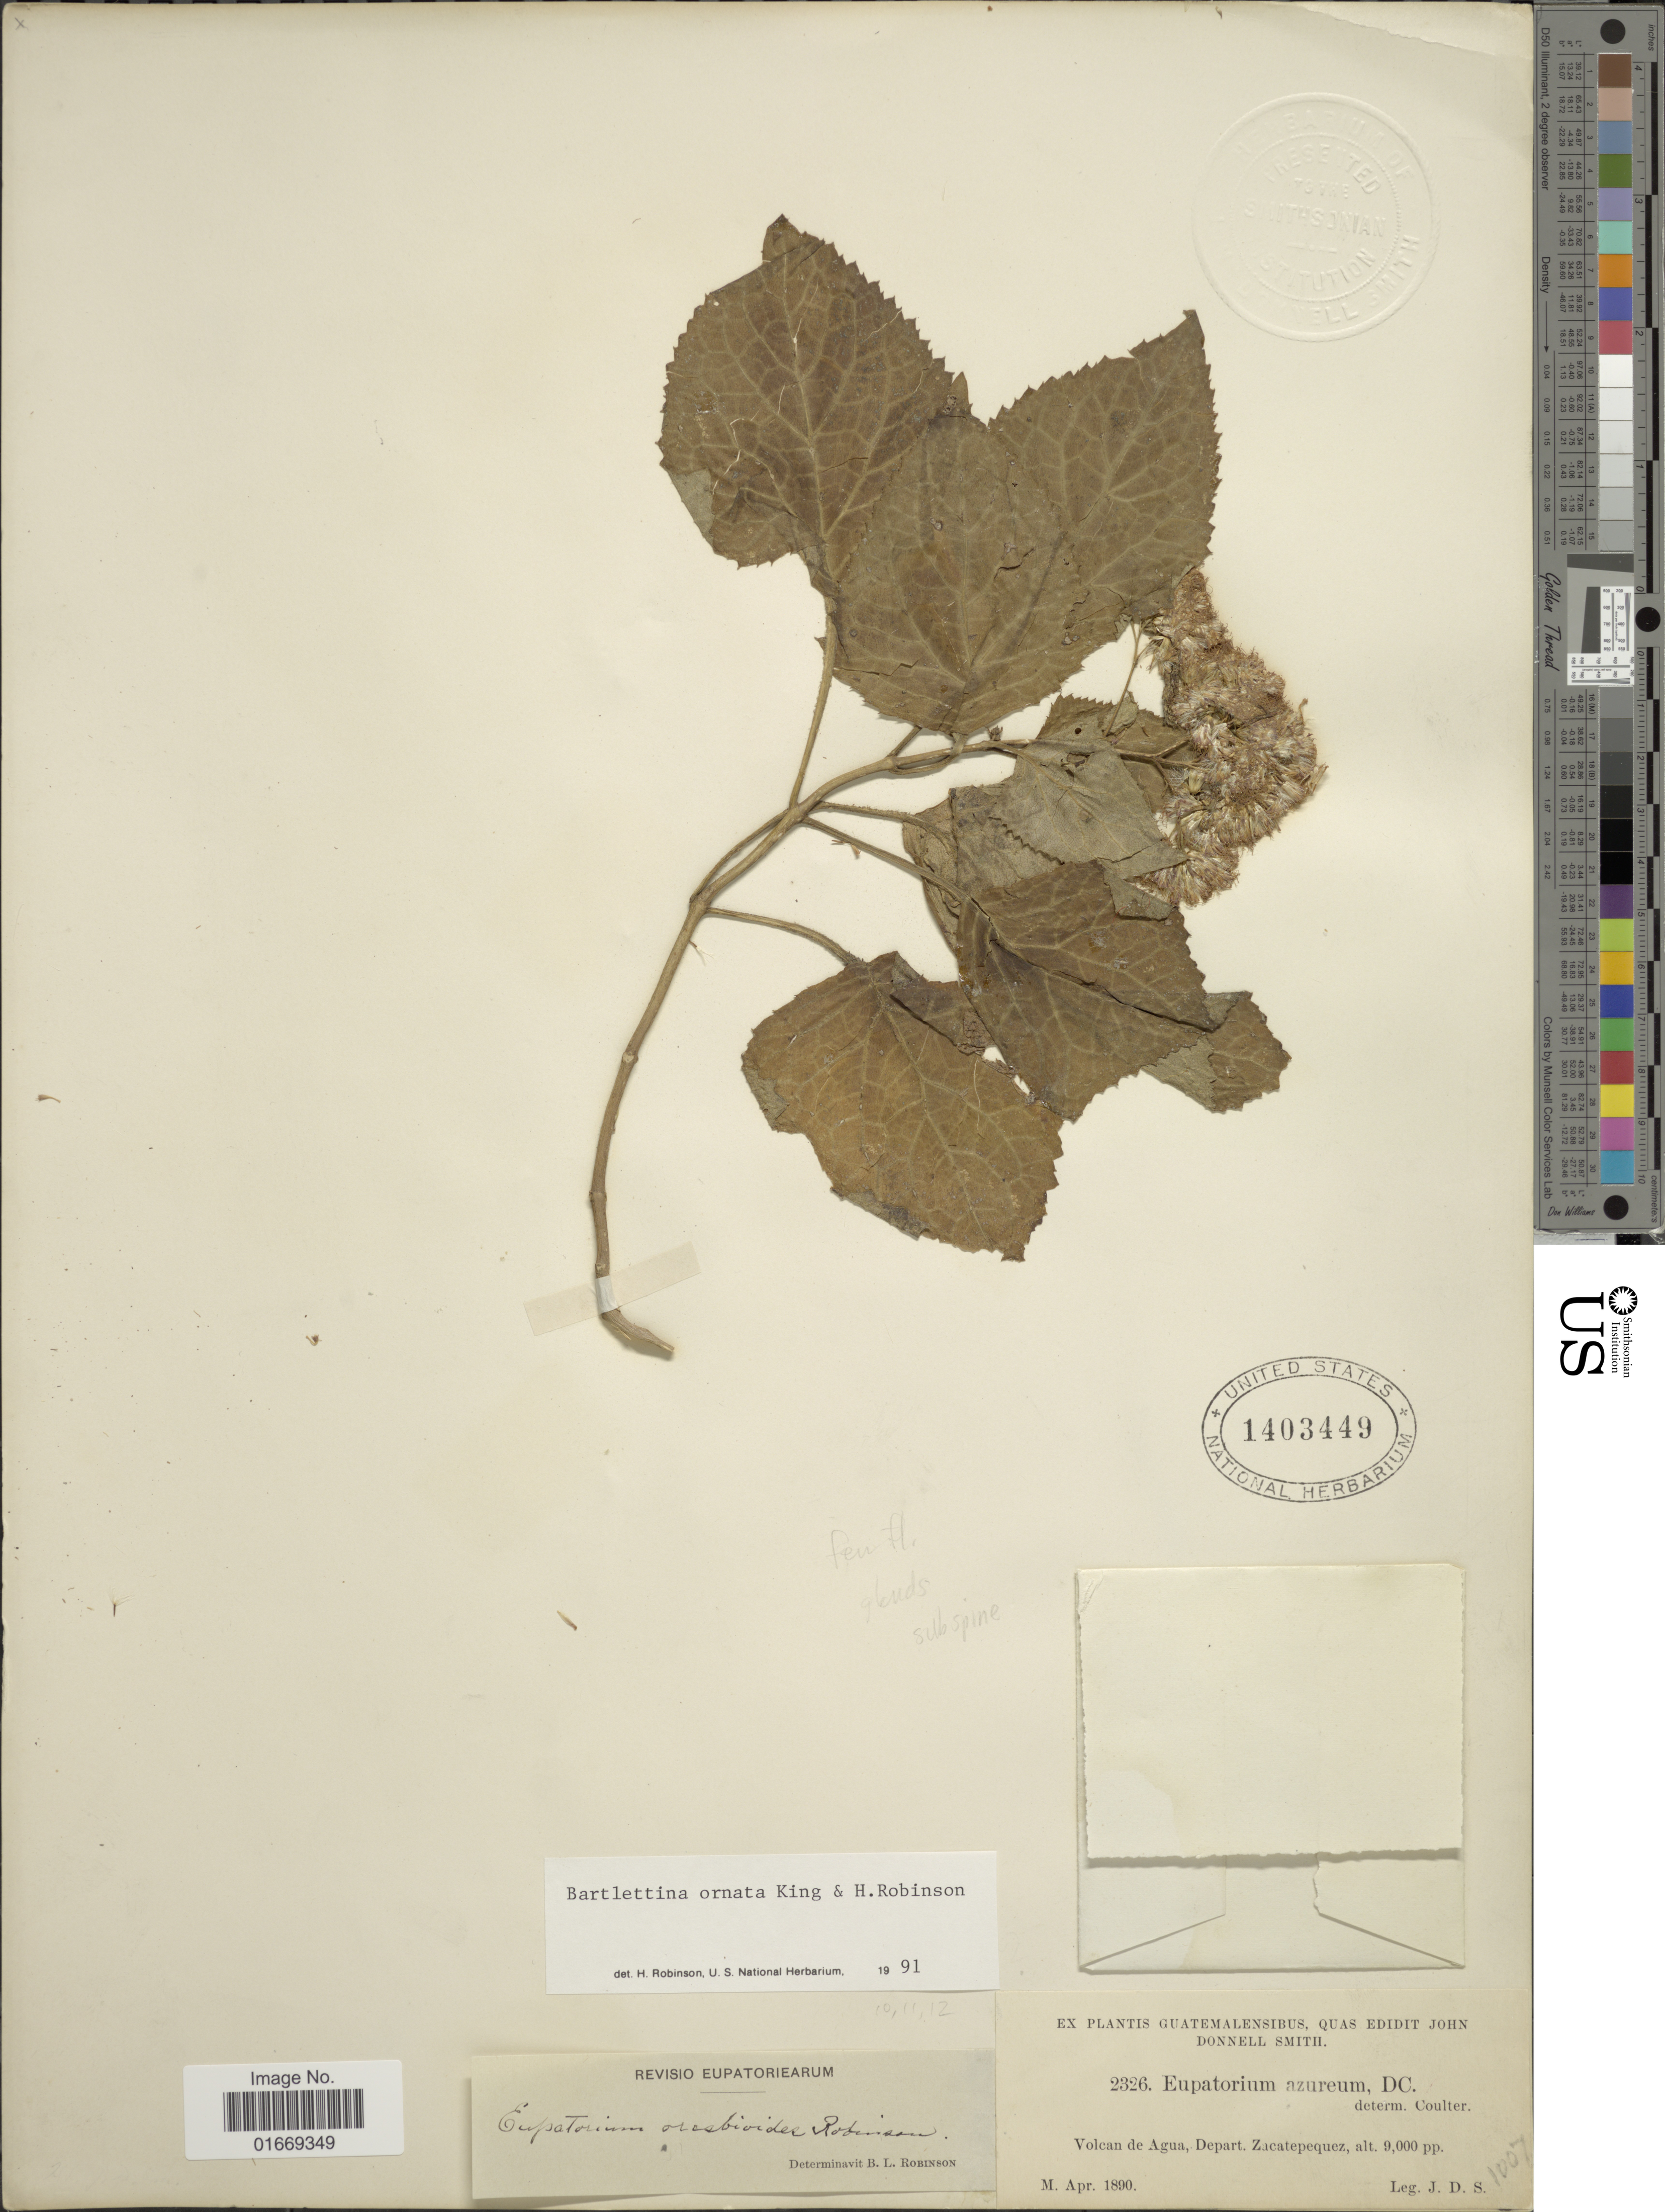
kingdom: Plantae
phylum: Tracheophyta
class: Magnoliopsida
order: Asterales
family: Asteraceae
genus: Bartlettina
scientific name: Bartlettina ornata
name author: R.M. King & H. Rob.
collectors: J. Donnell Smith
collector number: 2326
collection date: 1890-04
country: Guatemala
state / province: Sacatepéquez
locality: Volcan de Agua, Depart. Zacatepequez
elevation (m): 2743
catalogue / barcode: US 1403449